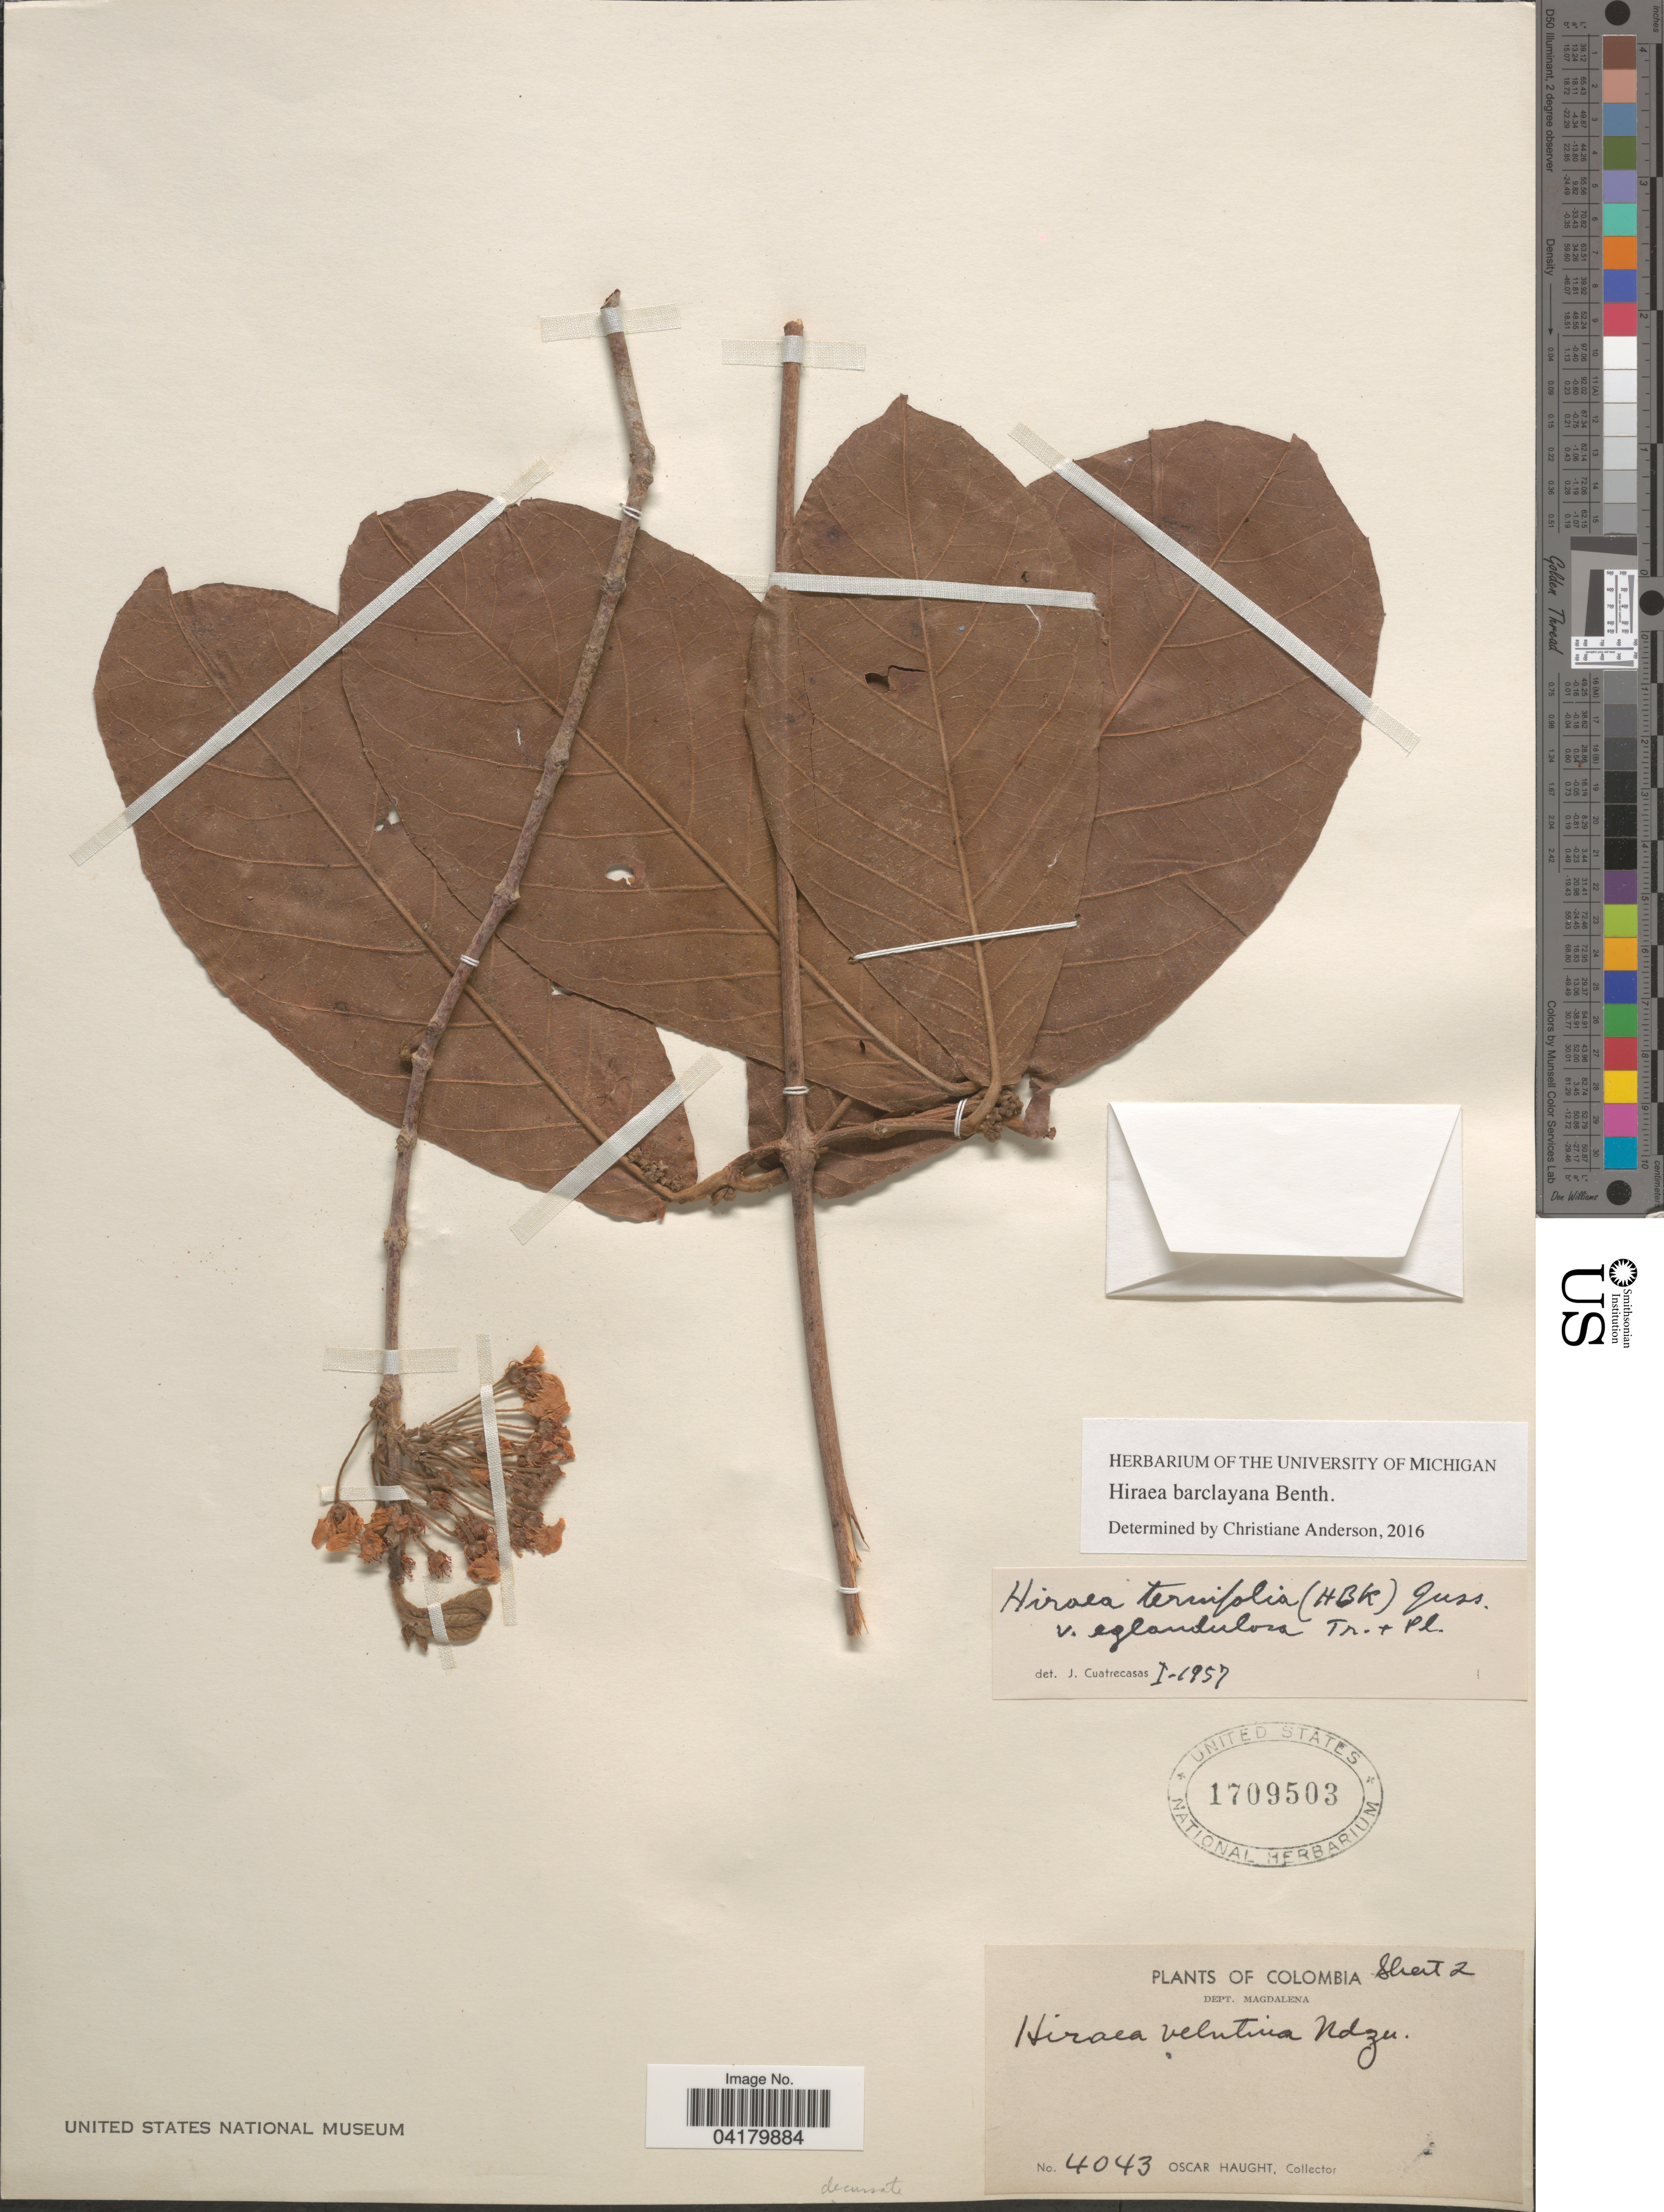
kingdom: Plantae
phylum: Tracheophyta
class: Magnoliopsida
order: Malpighiales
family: Malpighiaceae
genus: Hiraea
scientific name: Hiraea barclayana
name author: Benth.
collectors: O. Haught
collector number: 4043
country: Colombia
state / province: Magdalena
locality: Dept. Magdalena.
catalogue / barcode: US 1709503